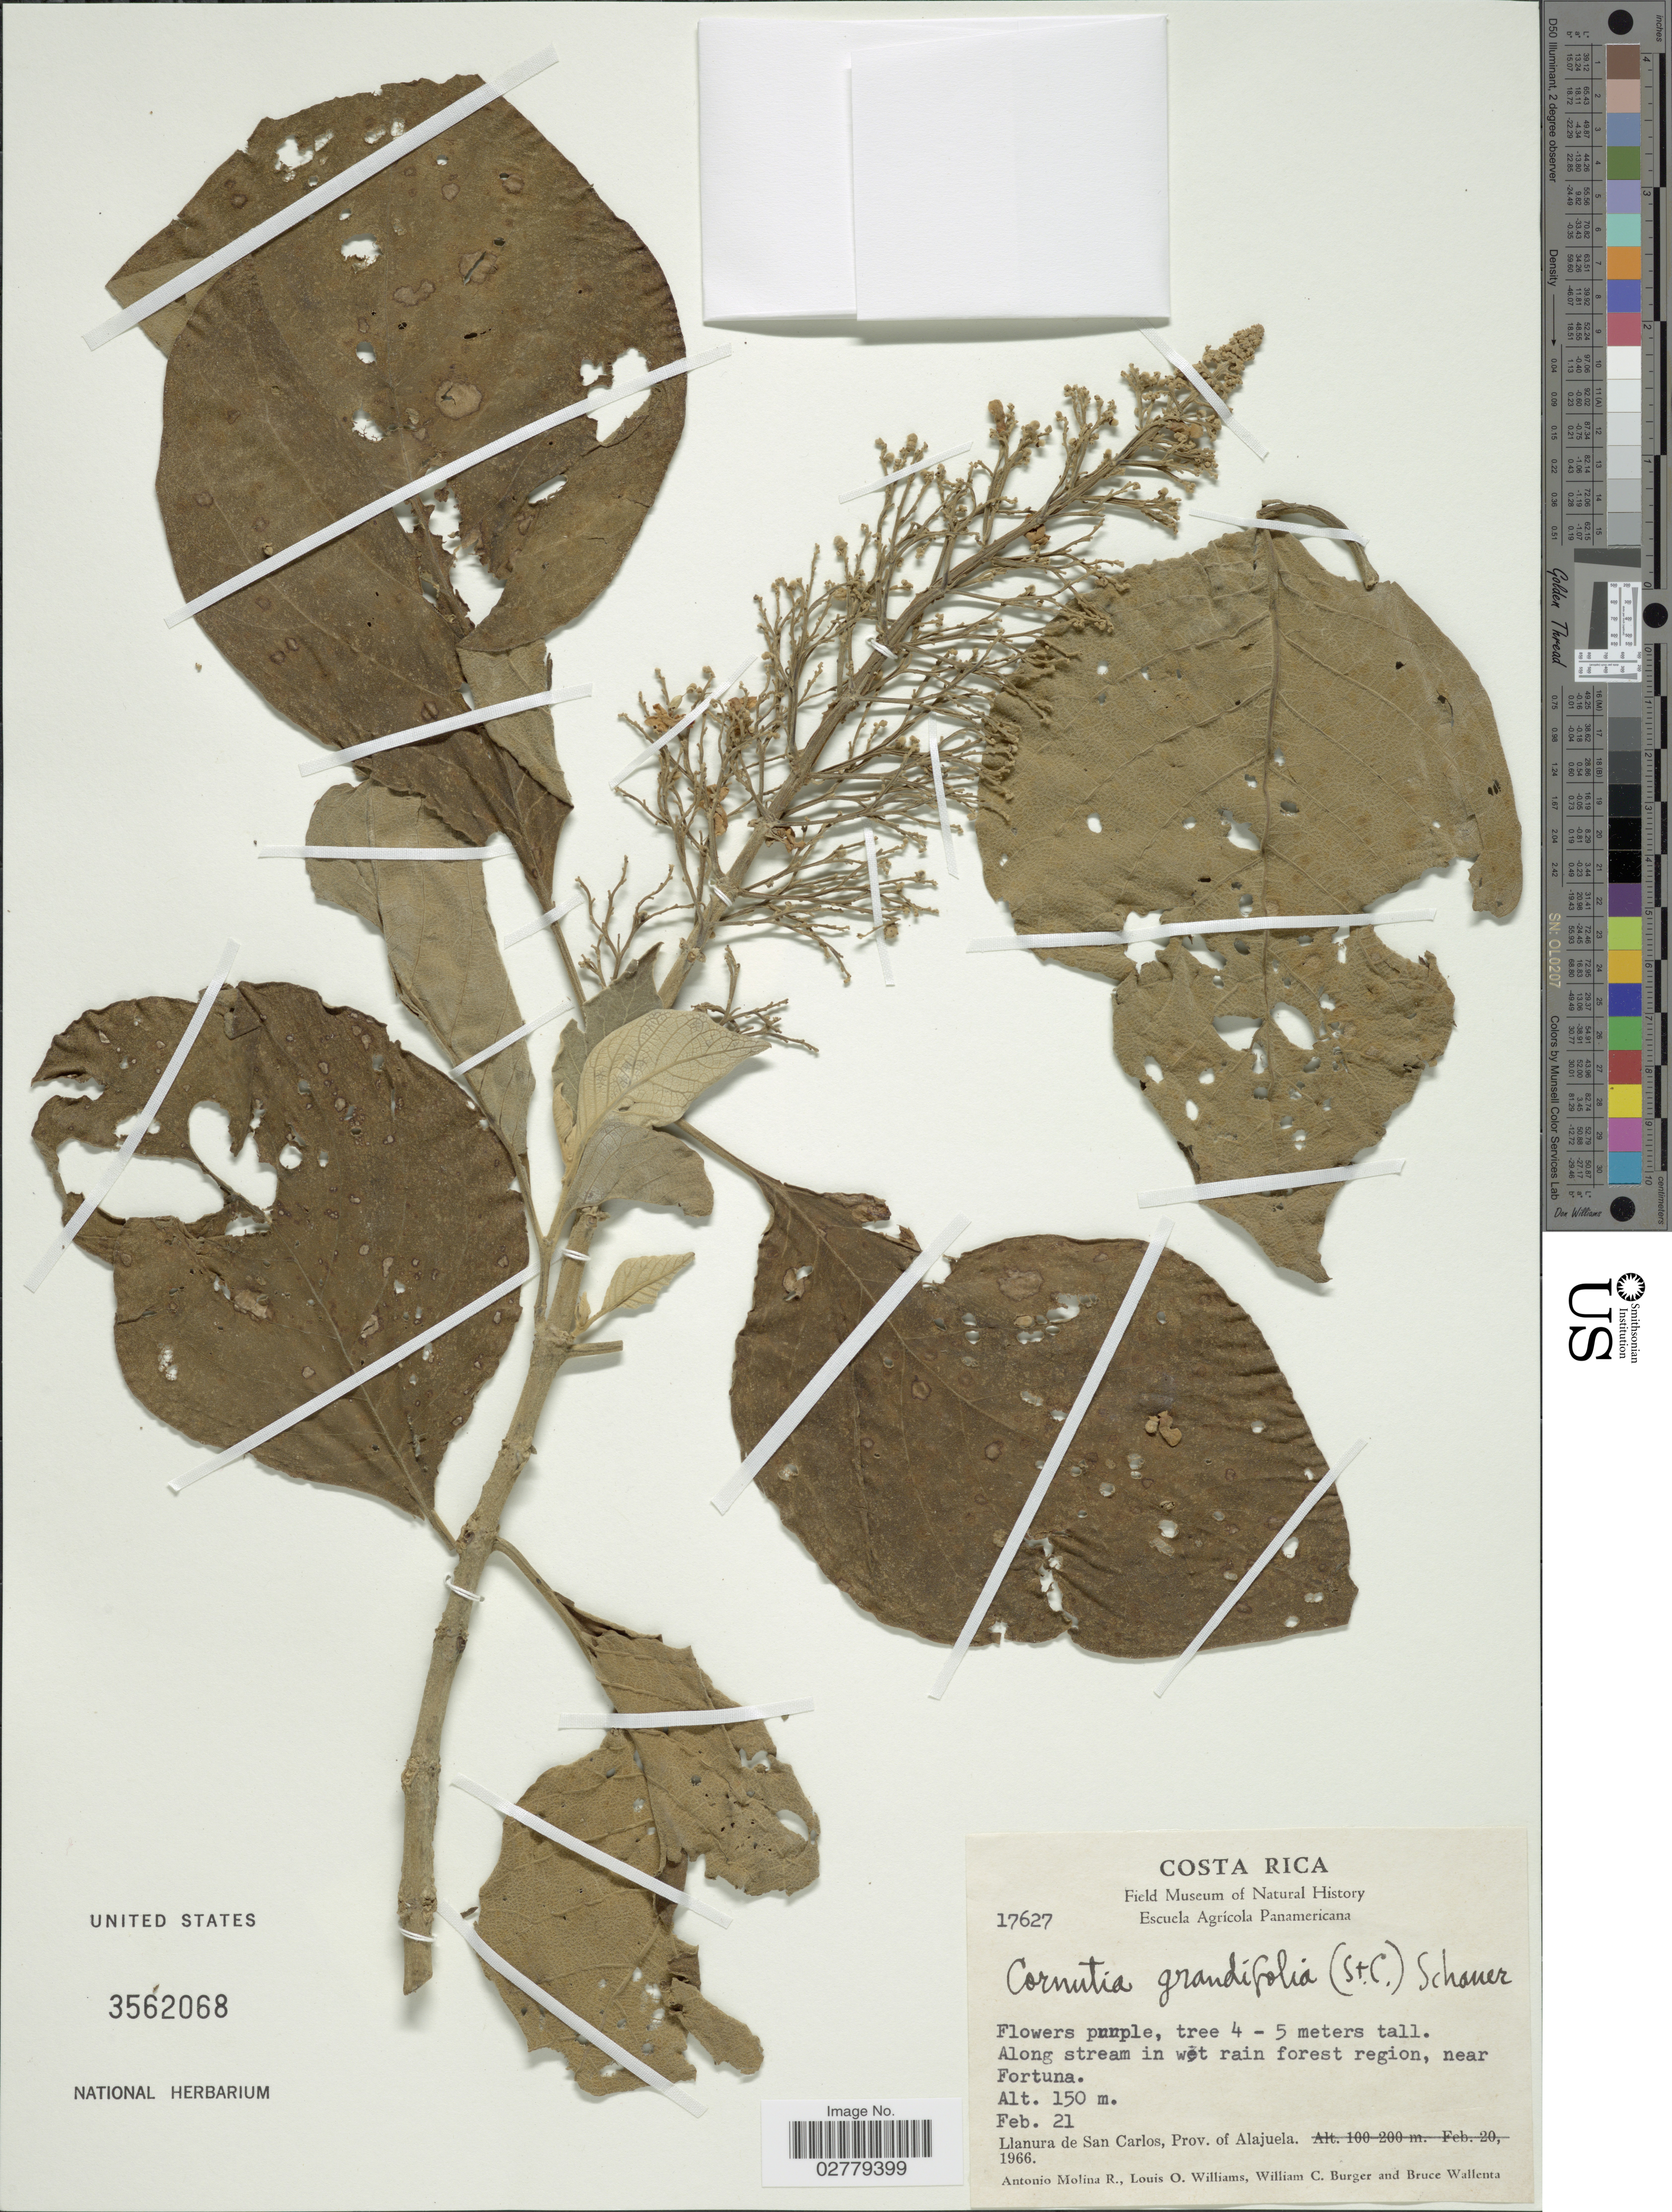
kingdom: Plantae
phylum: Tracheophyta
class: Magnoliopsida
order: Lamiales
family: Lamiaceae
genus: Cornutia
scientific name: Cornutia grandifolia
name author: (Cham. & Schltdl.) Schauer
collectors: A. Molina R., L. O. Williams, W. Burger & B. Wallenta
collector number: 17627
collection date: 1966-02-21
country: Costa Rica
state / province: Alajuela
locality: Along stream in wet rain forest region, near Fortuna. Llanura de San Carlos.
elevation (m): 150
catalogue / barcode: US 3562068